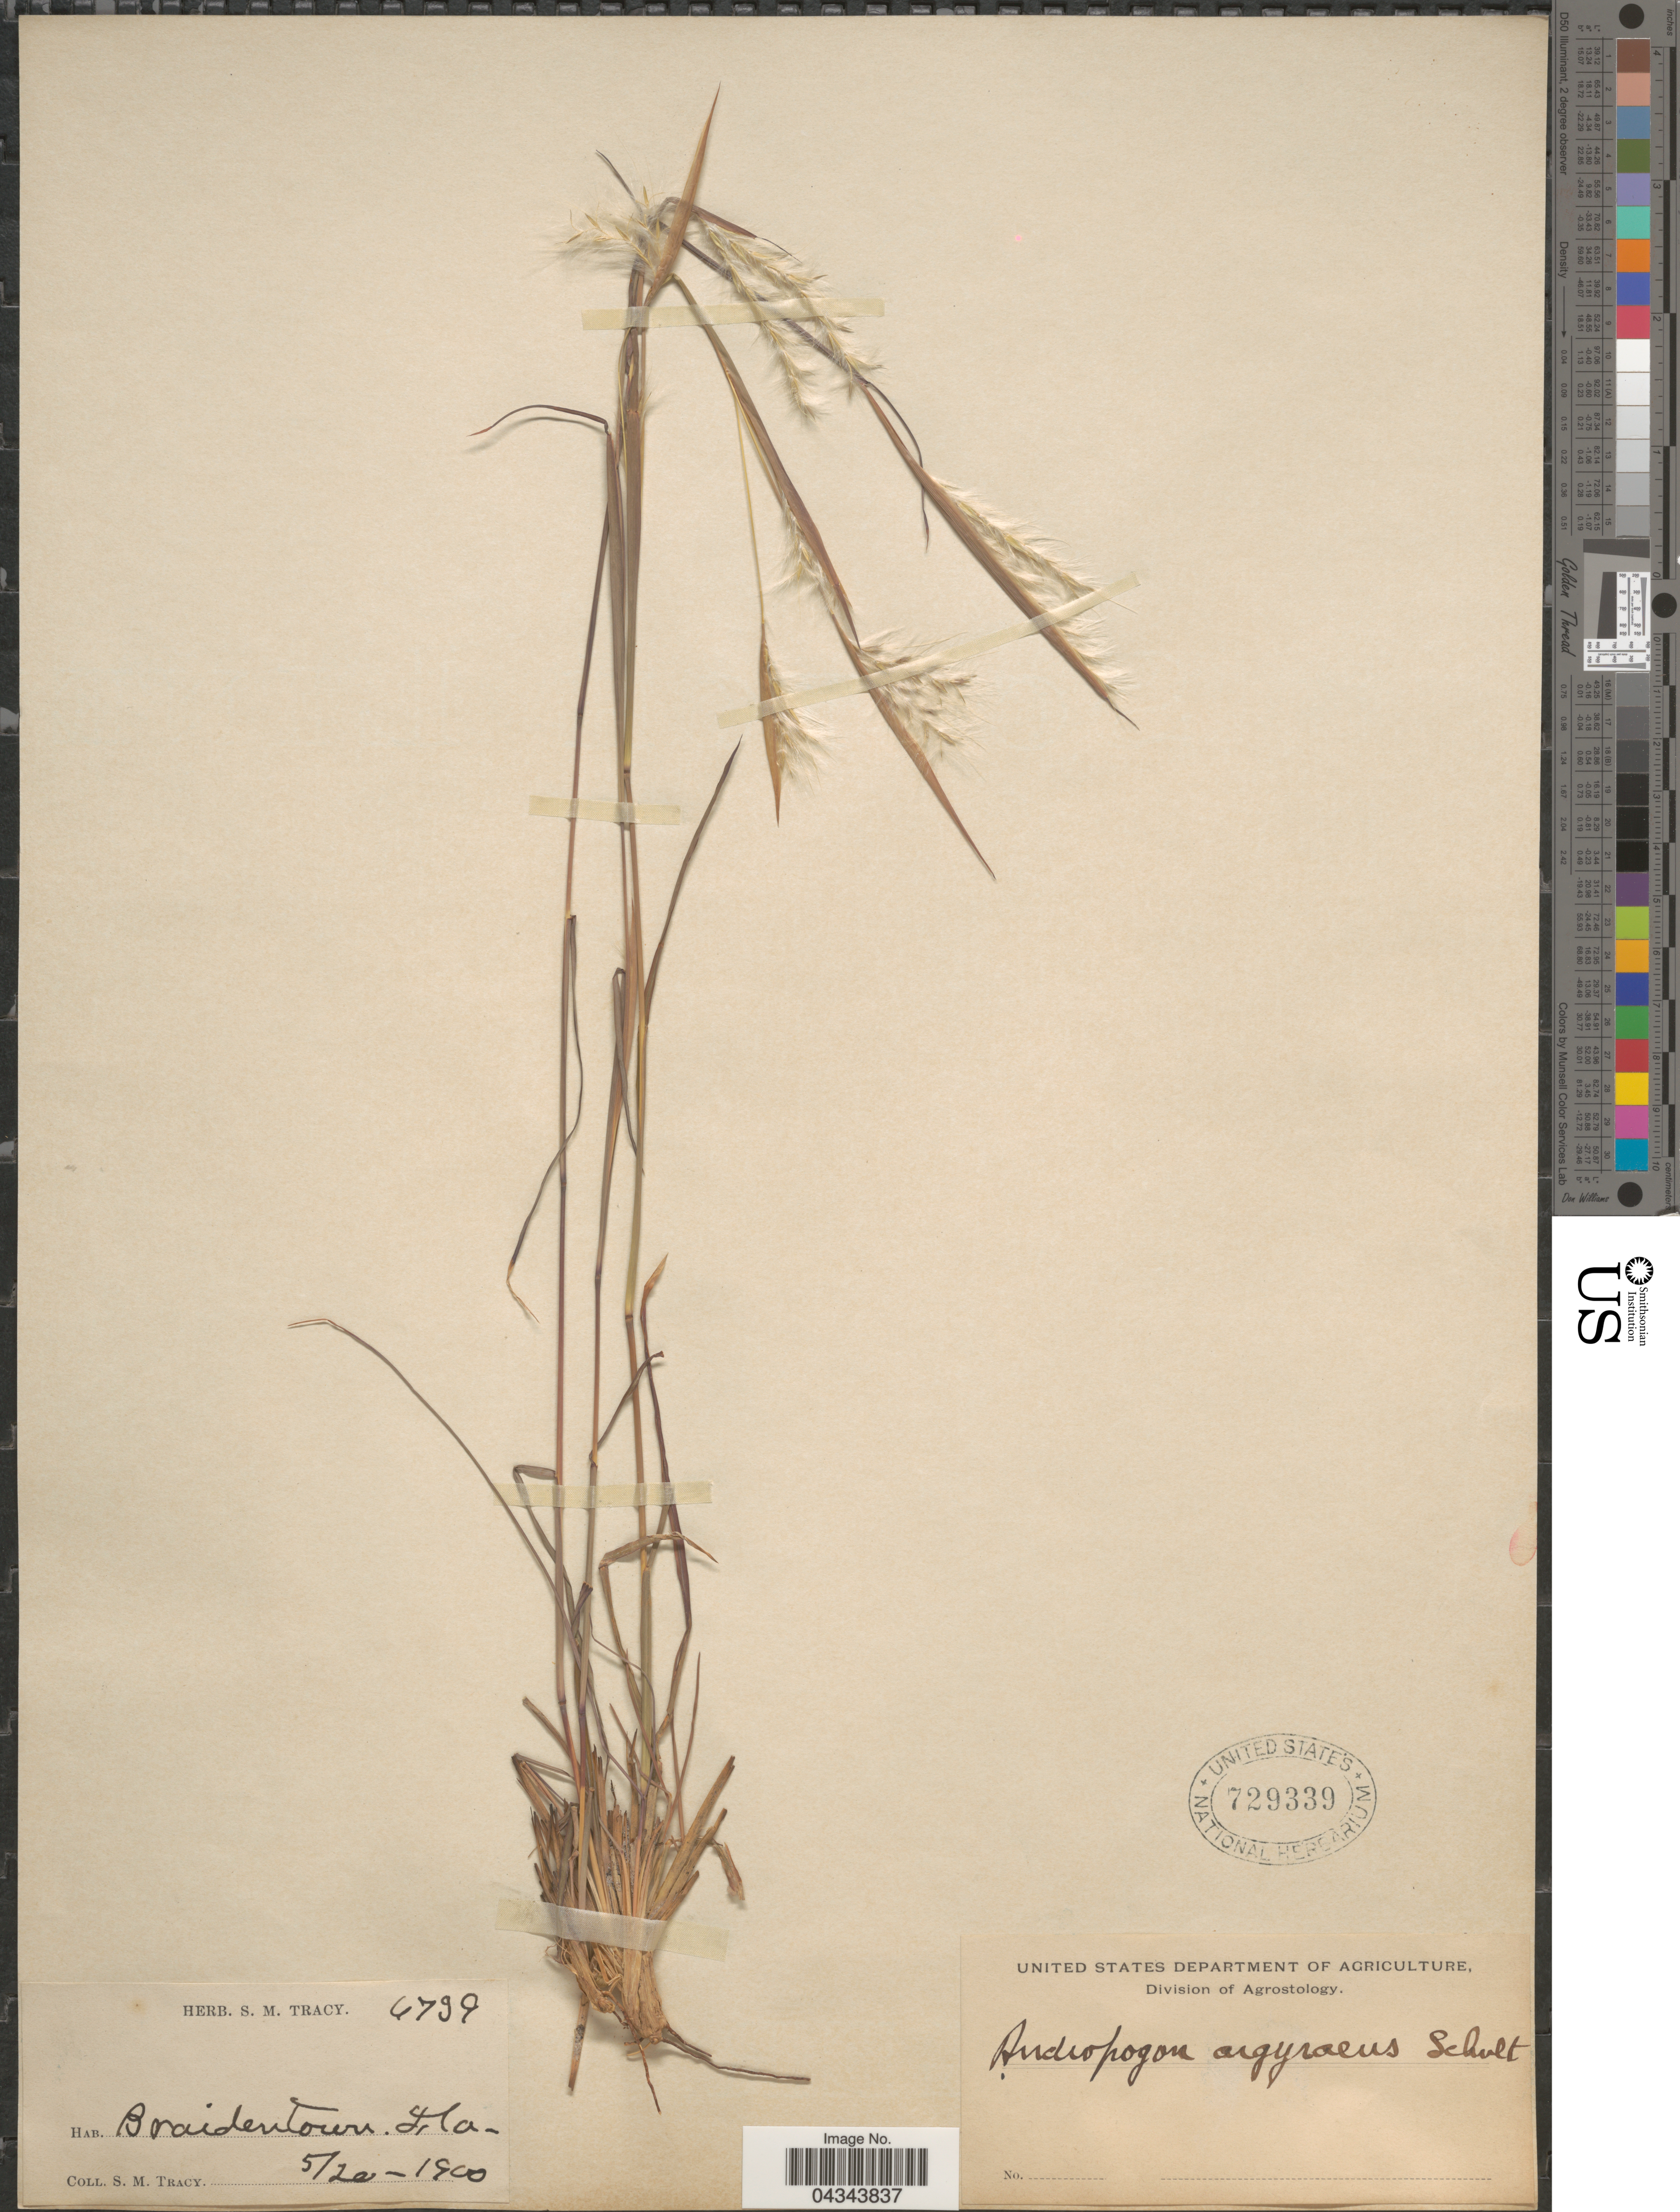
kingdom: Plantae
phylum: Tracheophyta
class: Liliopsida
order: Poales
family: Poaceae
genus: Andropogon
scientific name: Andropogon ternarius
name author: Michx.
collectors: S. M. Tracy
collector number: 6739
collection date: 1900-05-20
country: United States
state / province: Florida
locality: Braidentown.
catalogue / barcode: US 729339